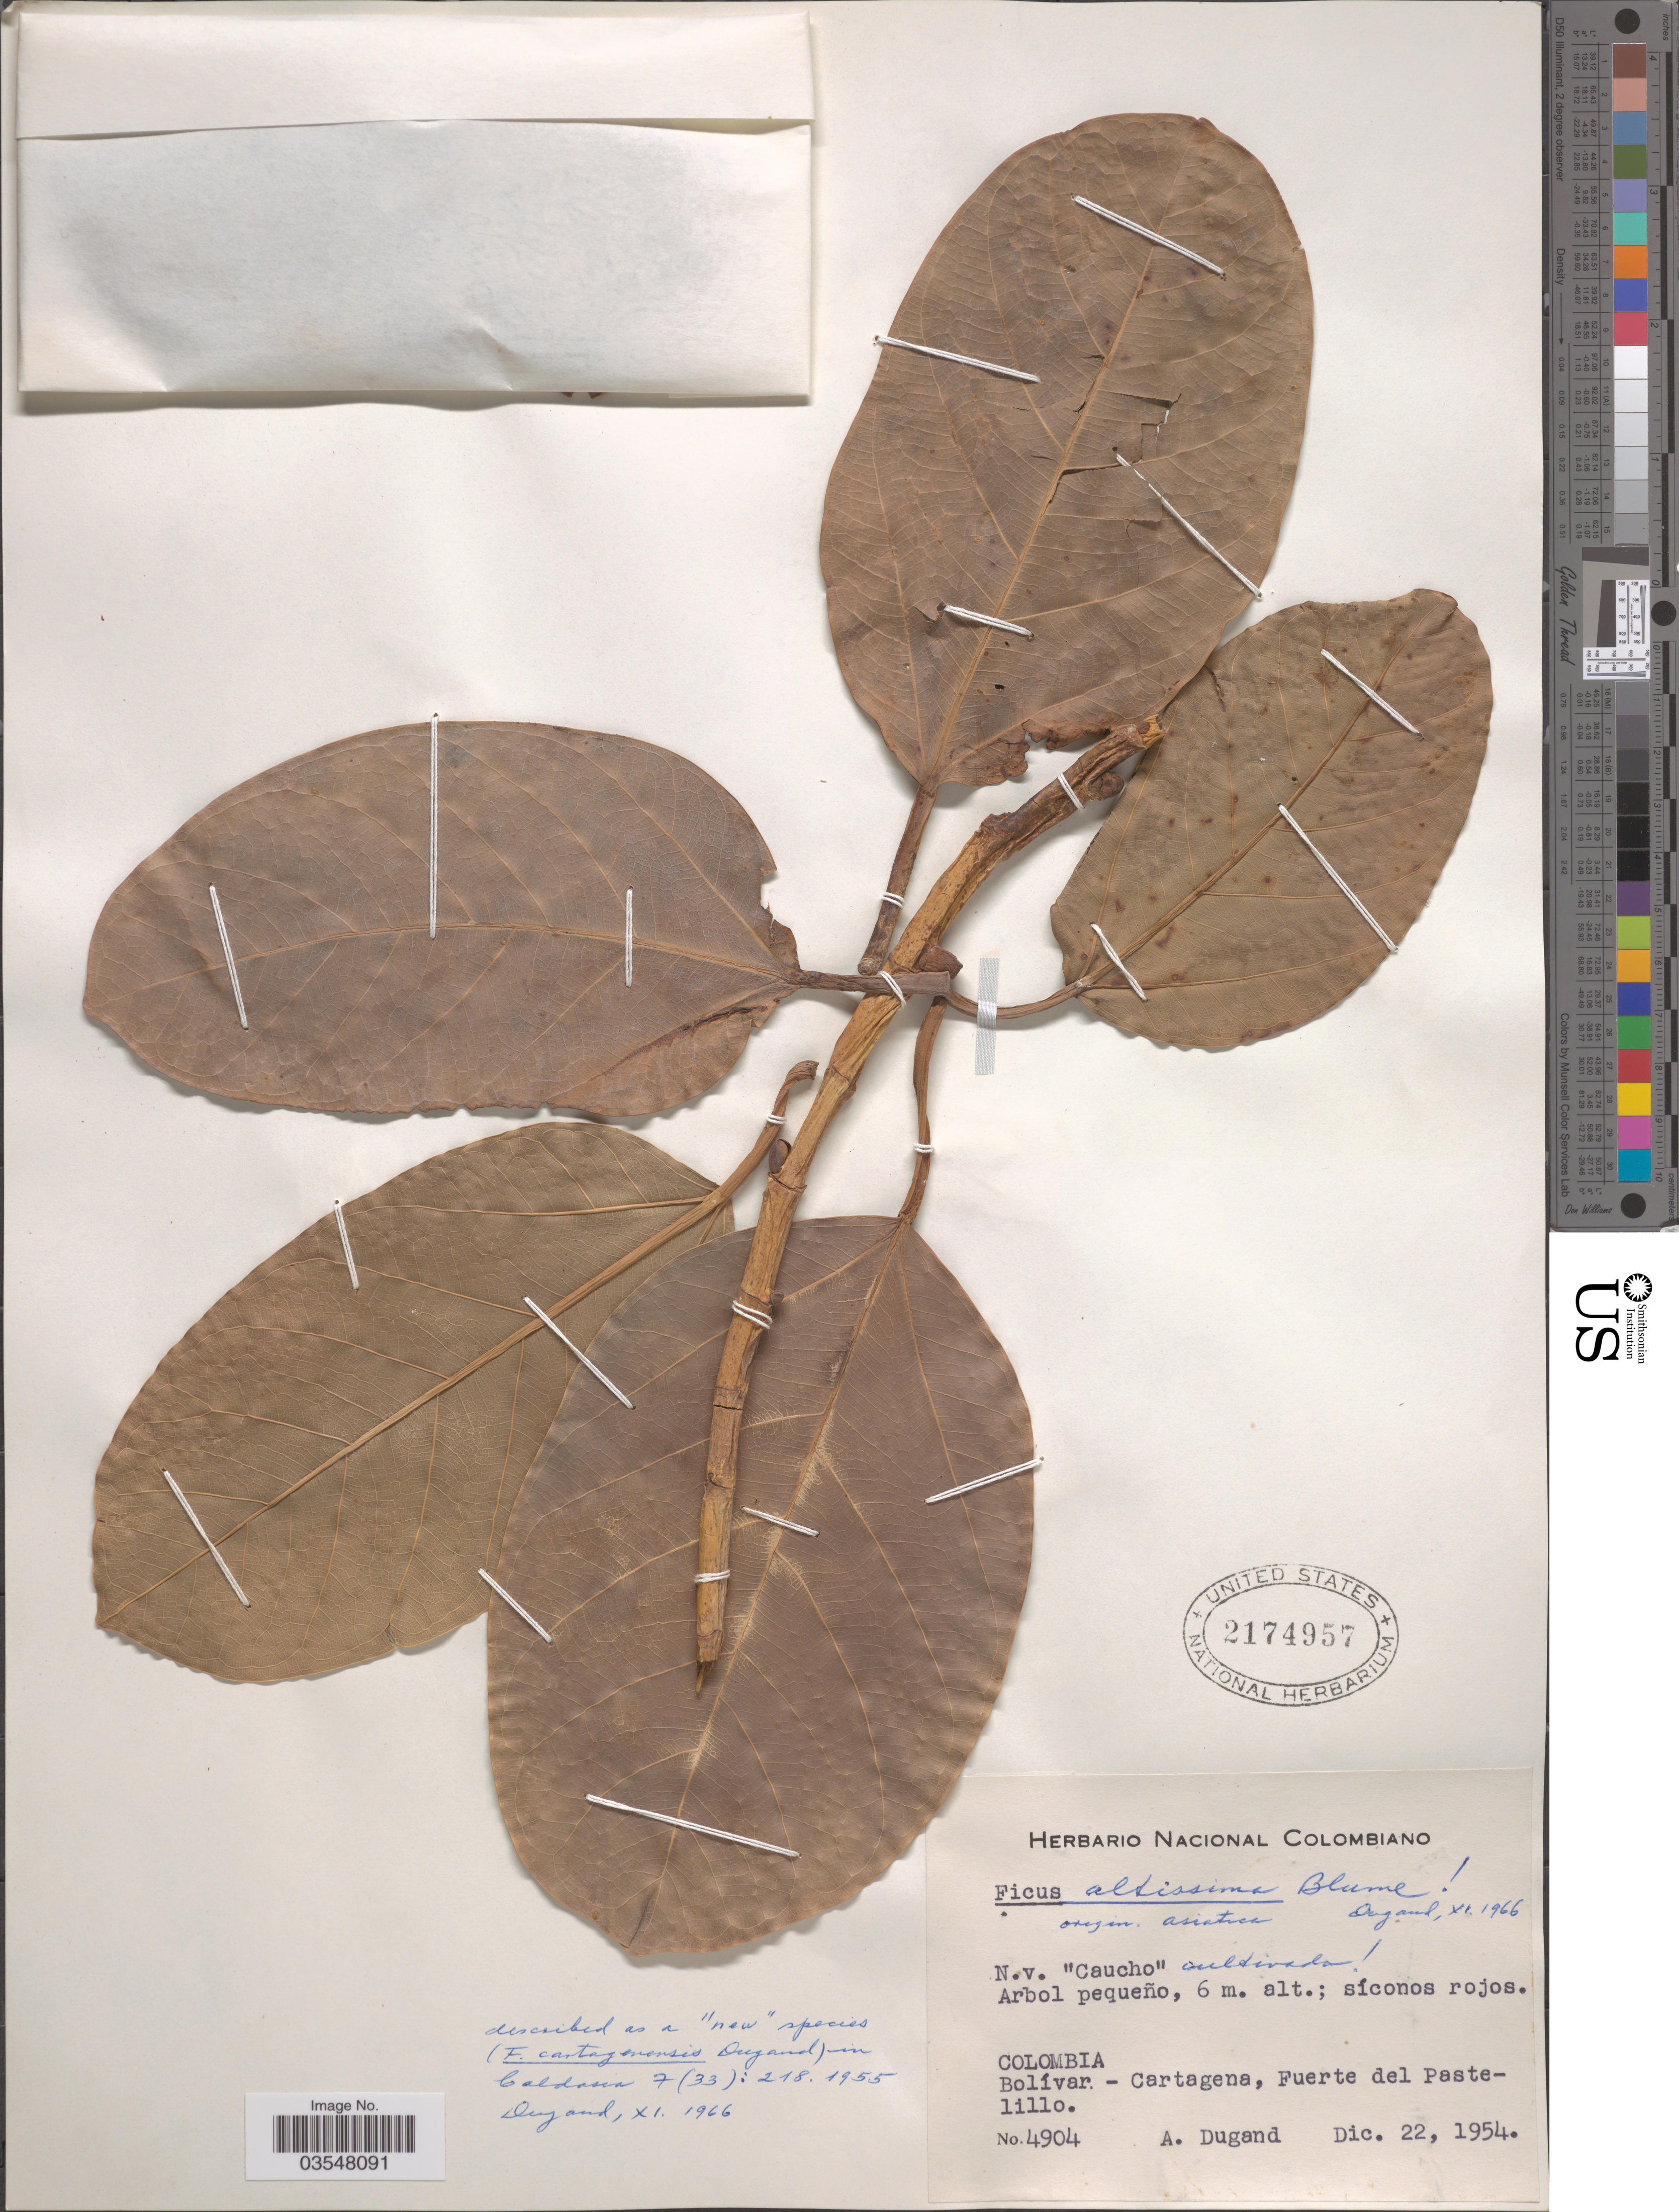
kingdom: Plantae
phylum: Tracheophyta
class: Magnoliopsida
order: Rosales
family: Moraceae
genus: Ficus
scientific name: Ficus altissima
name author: Blume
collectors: A. Dugand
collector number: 4904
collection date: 1954-12-22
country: Colombia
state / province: Bolívar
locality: Cartagena, Fuerte del Pastelillo.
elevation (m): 6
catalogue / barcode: US 2174957